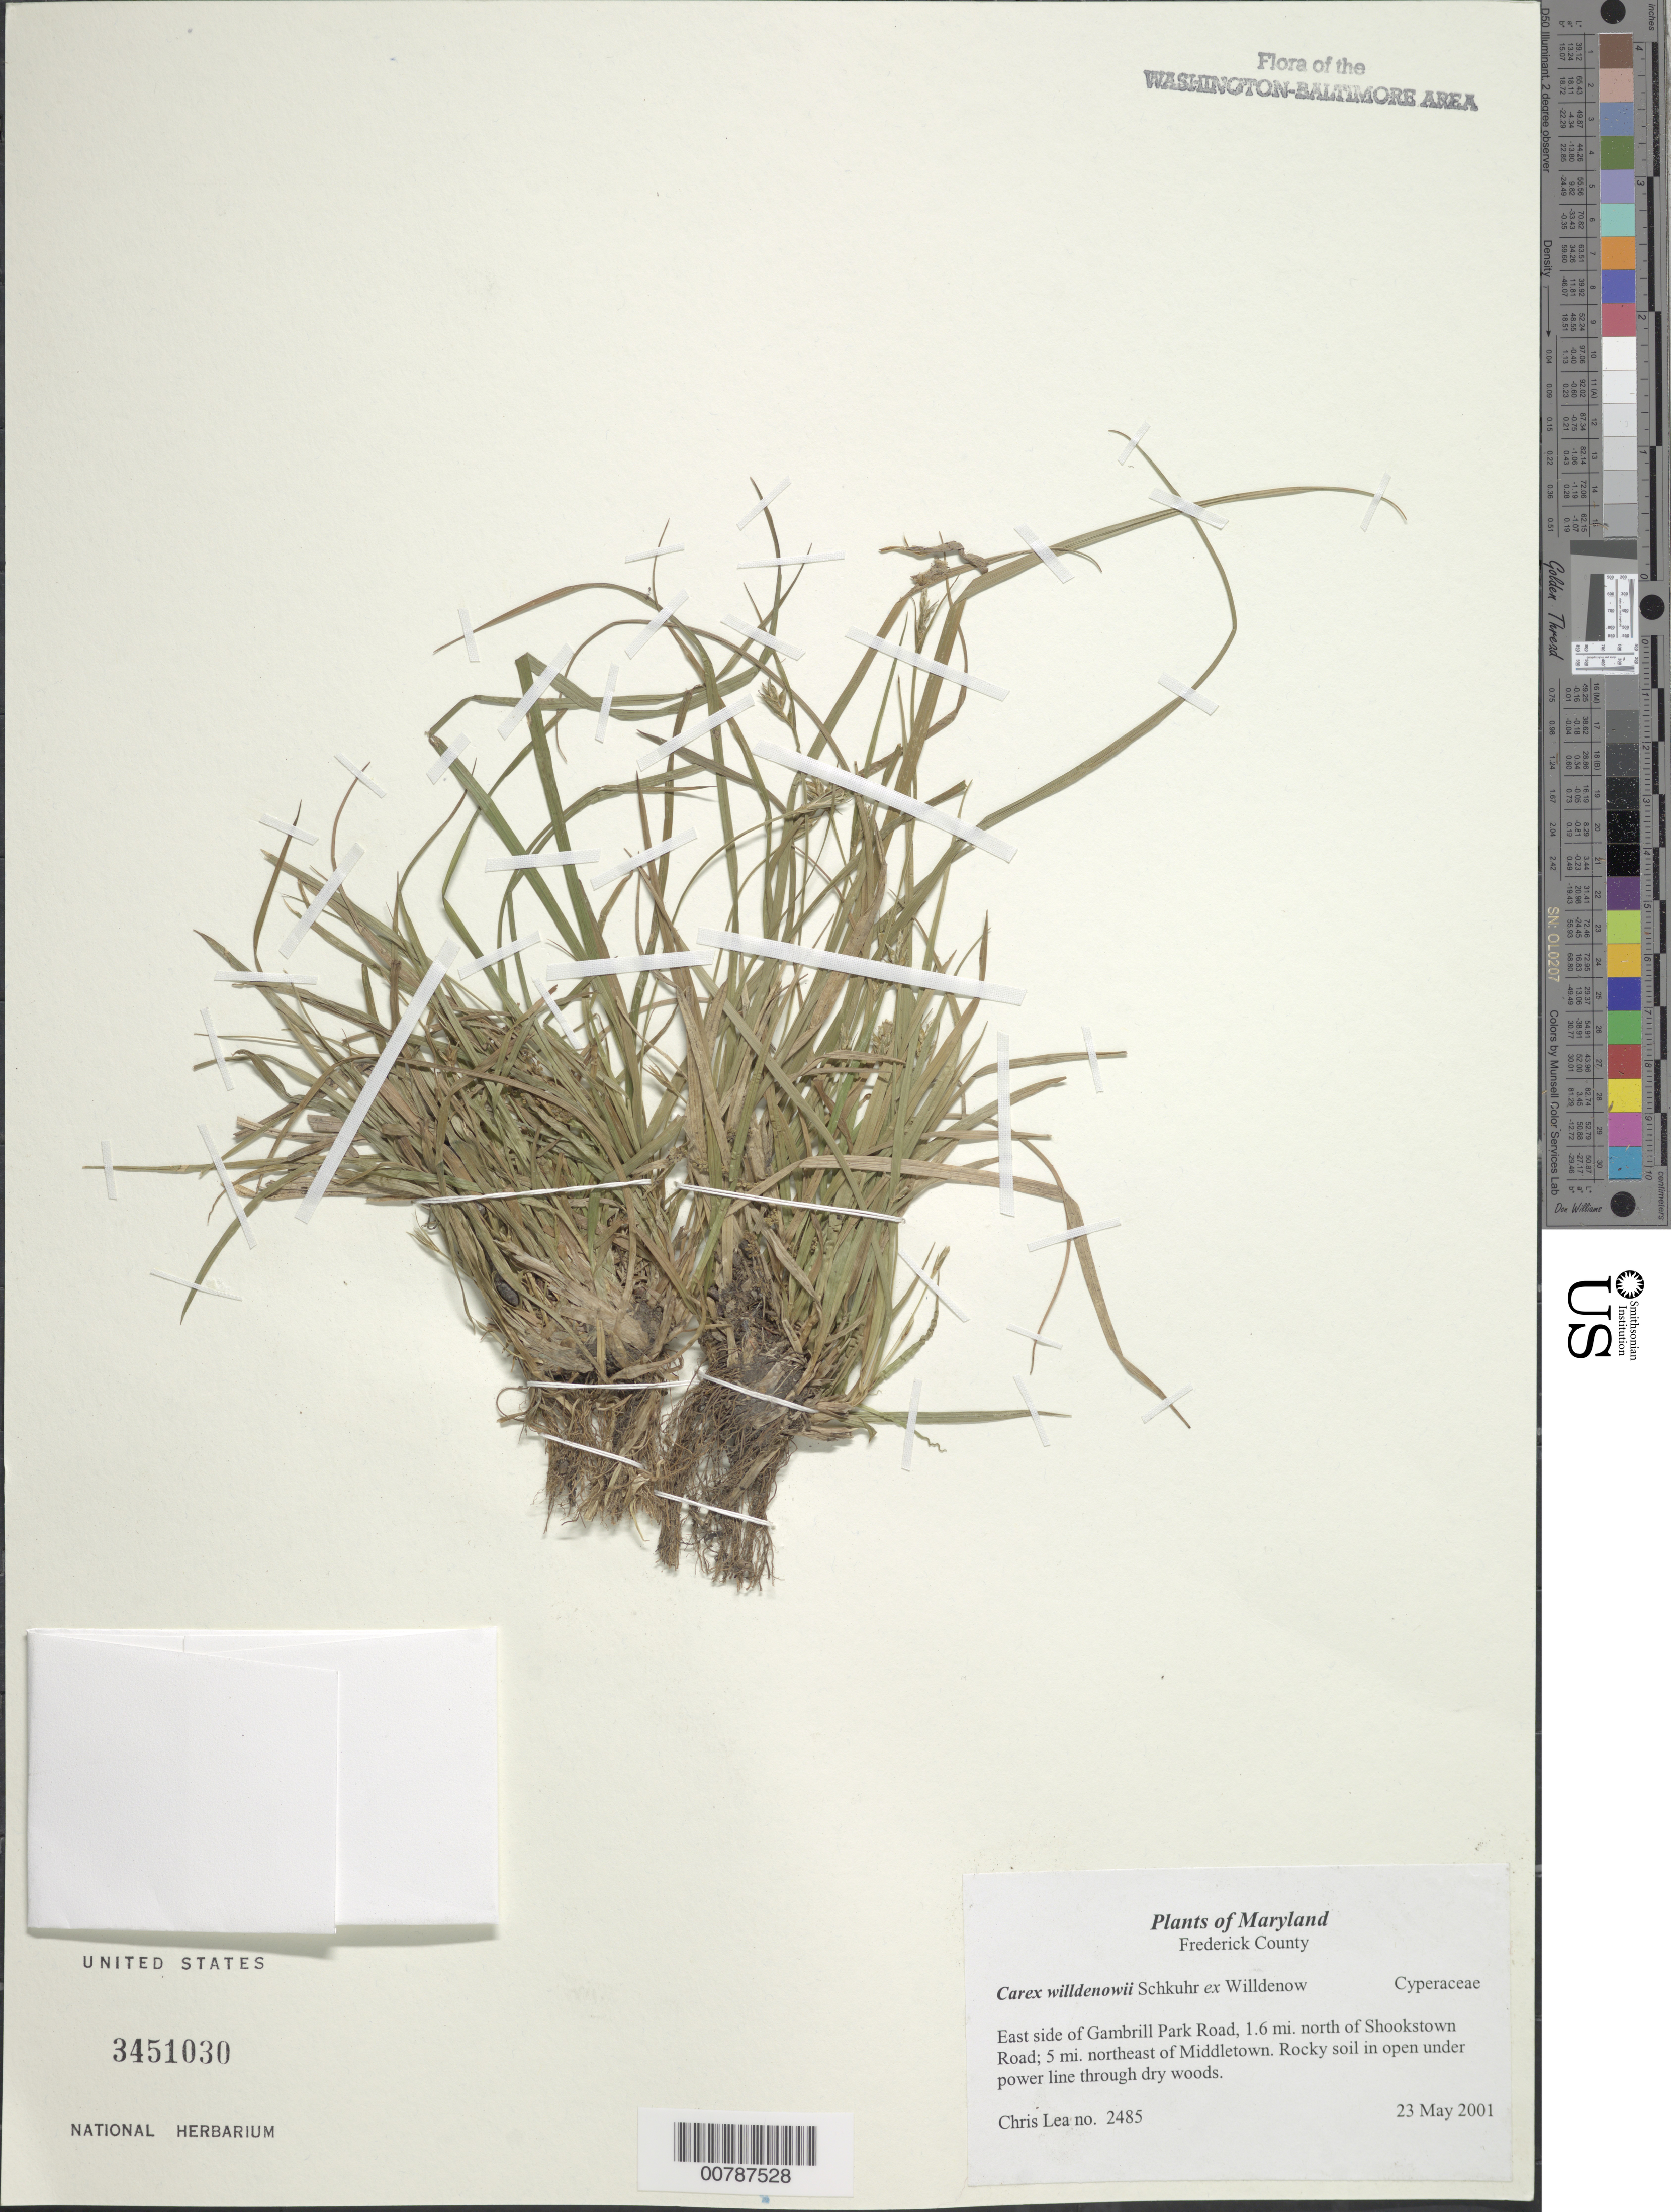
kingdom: Plantae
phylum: Tracheophyta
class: Liliopsida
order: Poales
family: Cyperaceae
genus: Carex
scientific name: Carex willdenowii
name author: Willd.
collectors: C. Lea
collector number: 2485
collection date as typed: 23 May 2001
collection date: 2001-05-23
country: United States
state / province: Maryland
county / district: Frederick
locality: East side of Gambrill Park Road,1.6 mi. north of Shookstown Road; 5 mi. northeast of Middletown.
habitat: Rocky soil in open under power line through dry woods.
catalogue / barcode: US 3451030